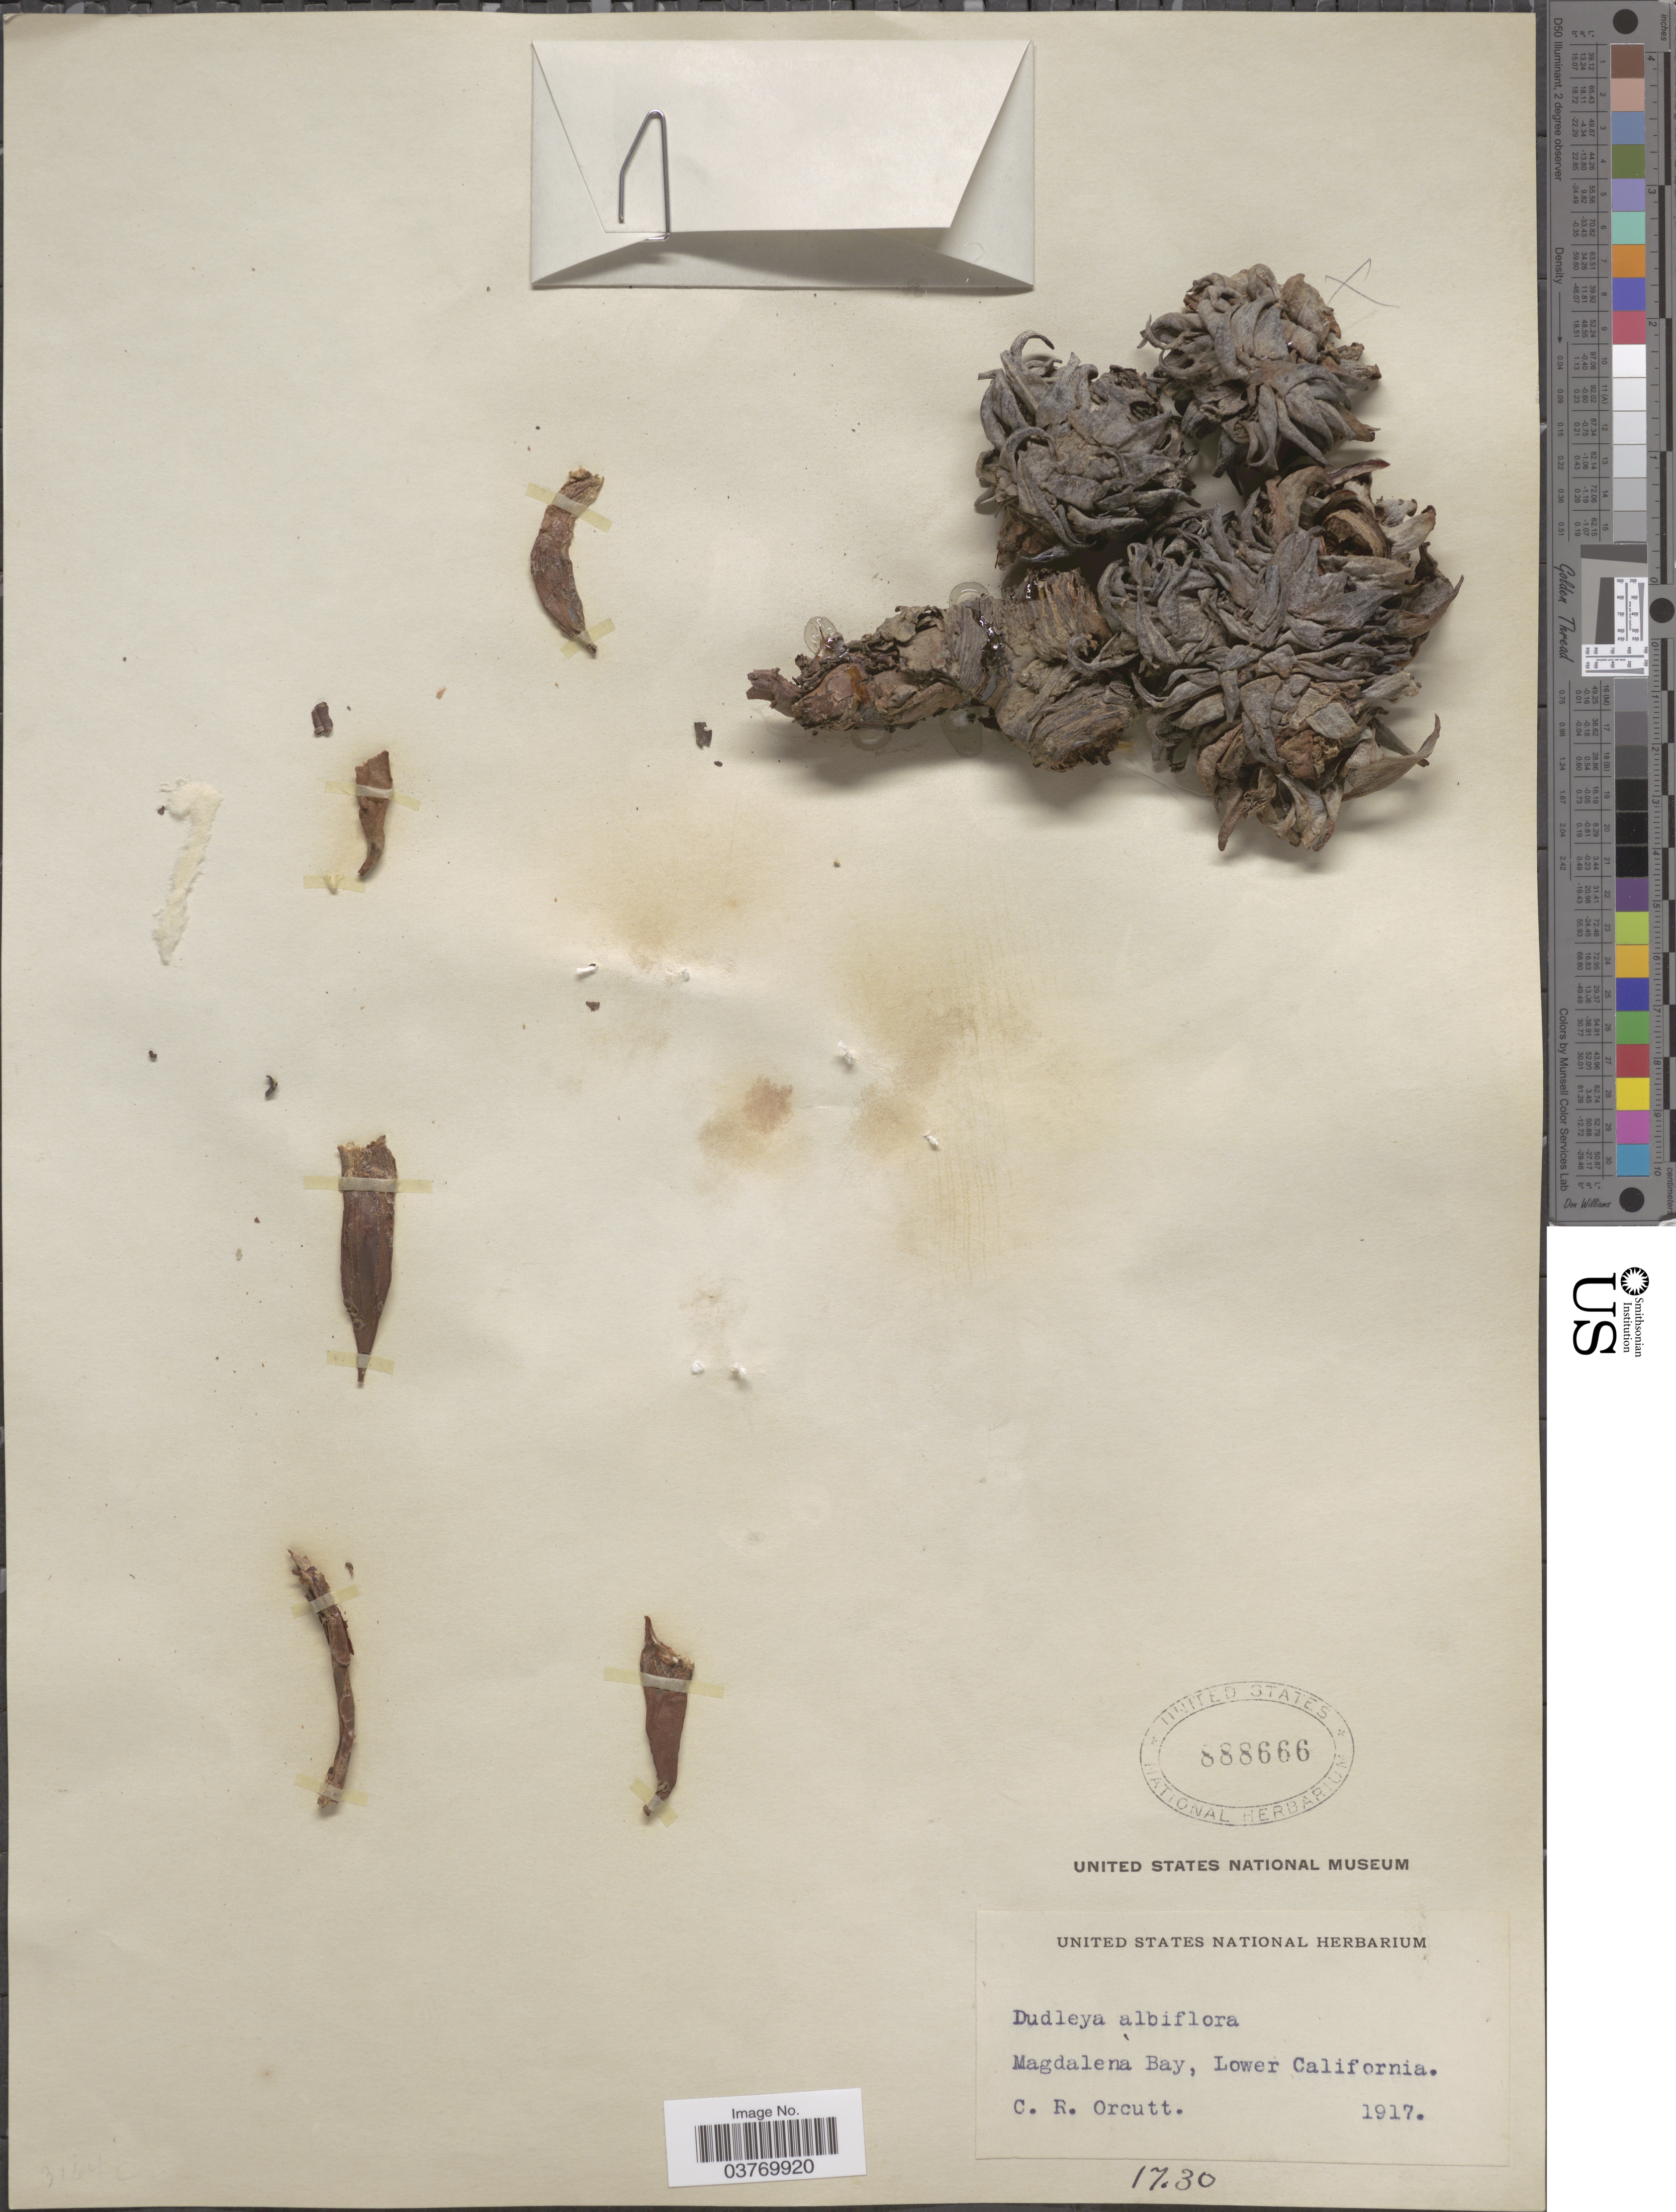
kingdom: Plantae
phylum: Tracheophyta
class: Magnoliopsida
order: Saxifragales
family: Crassulaceae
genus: Dudleya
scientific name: Dudleya albiflora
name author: Rose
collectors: C. R. Orcutt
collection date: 1917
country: Mexico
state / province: Baja California Sur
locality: Magdalena Bay, Lower California.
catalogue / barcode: US 888666